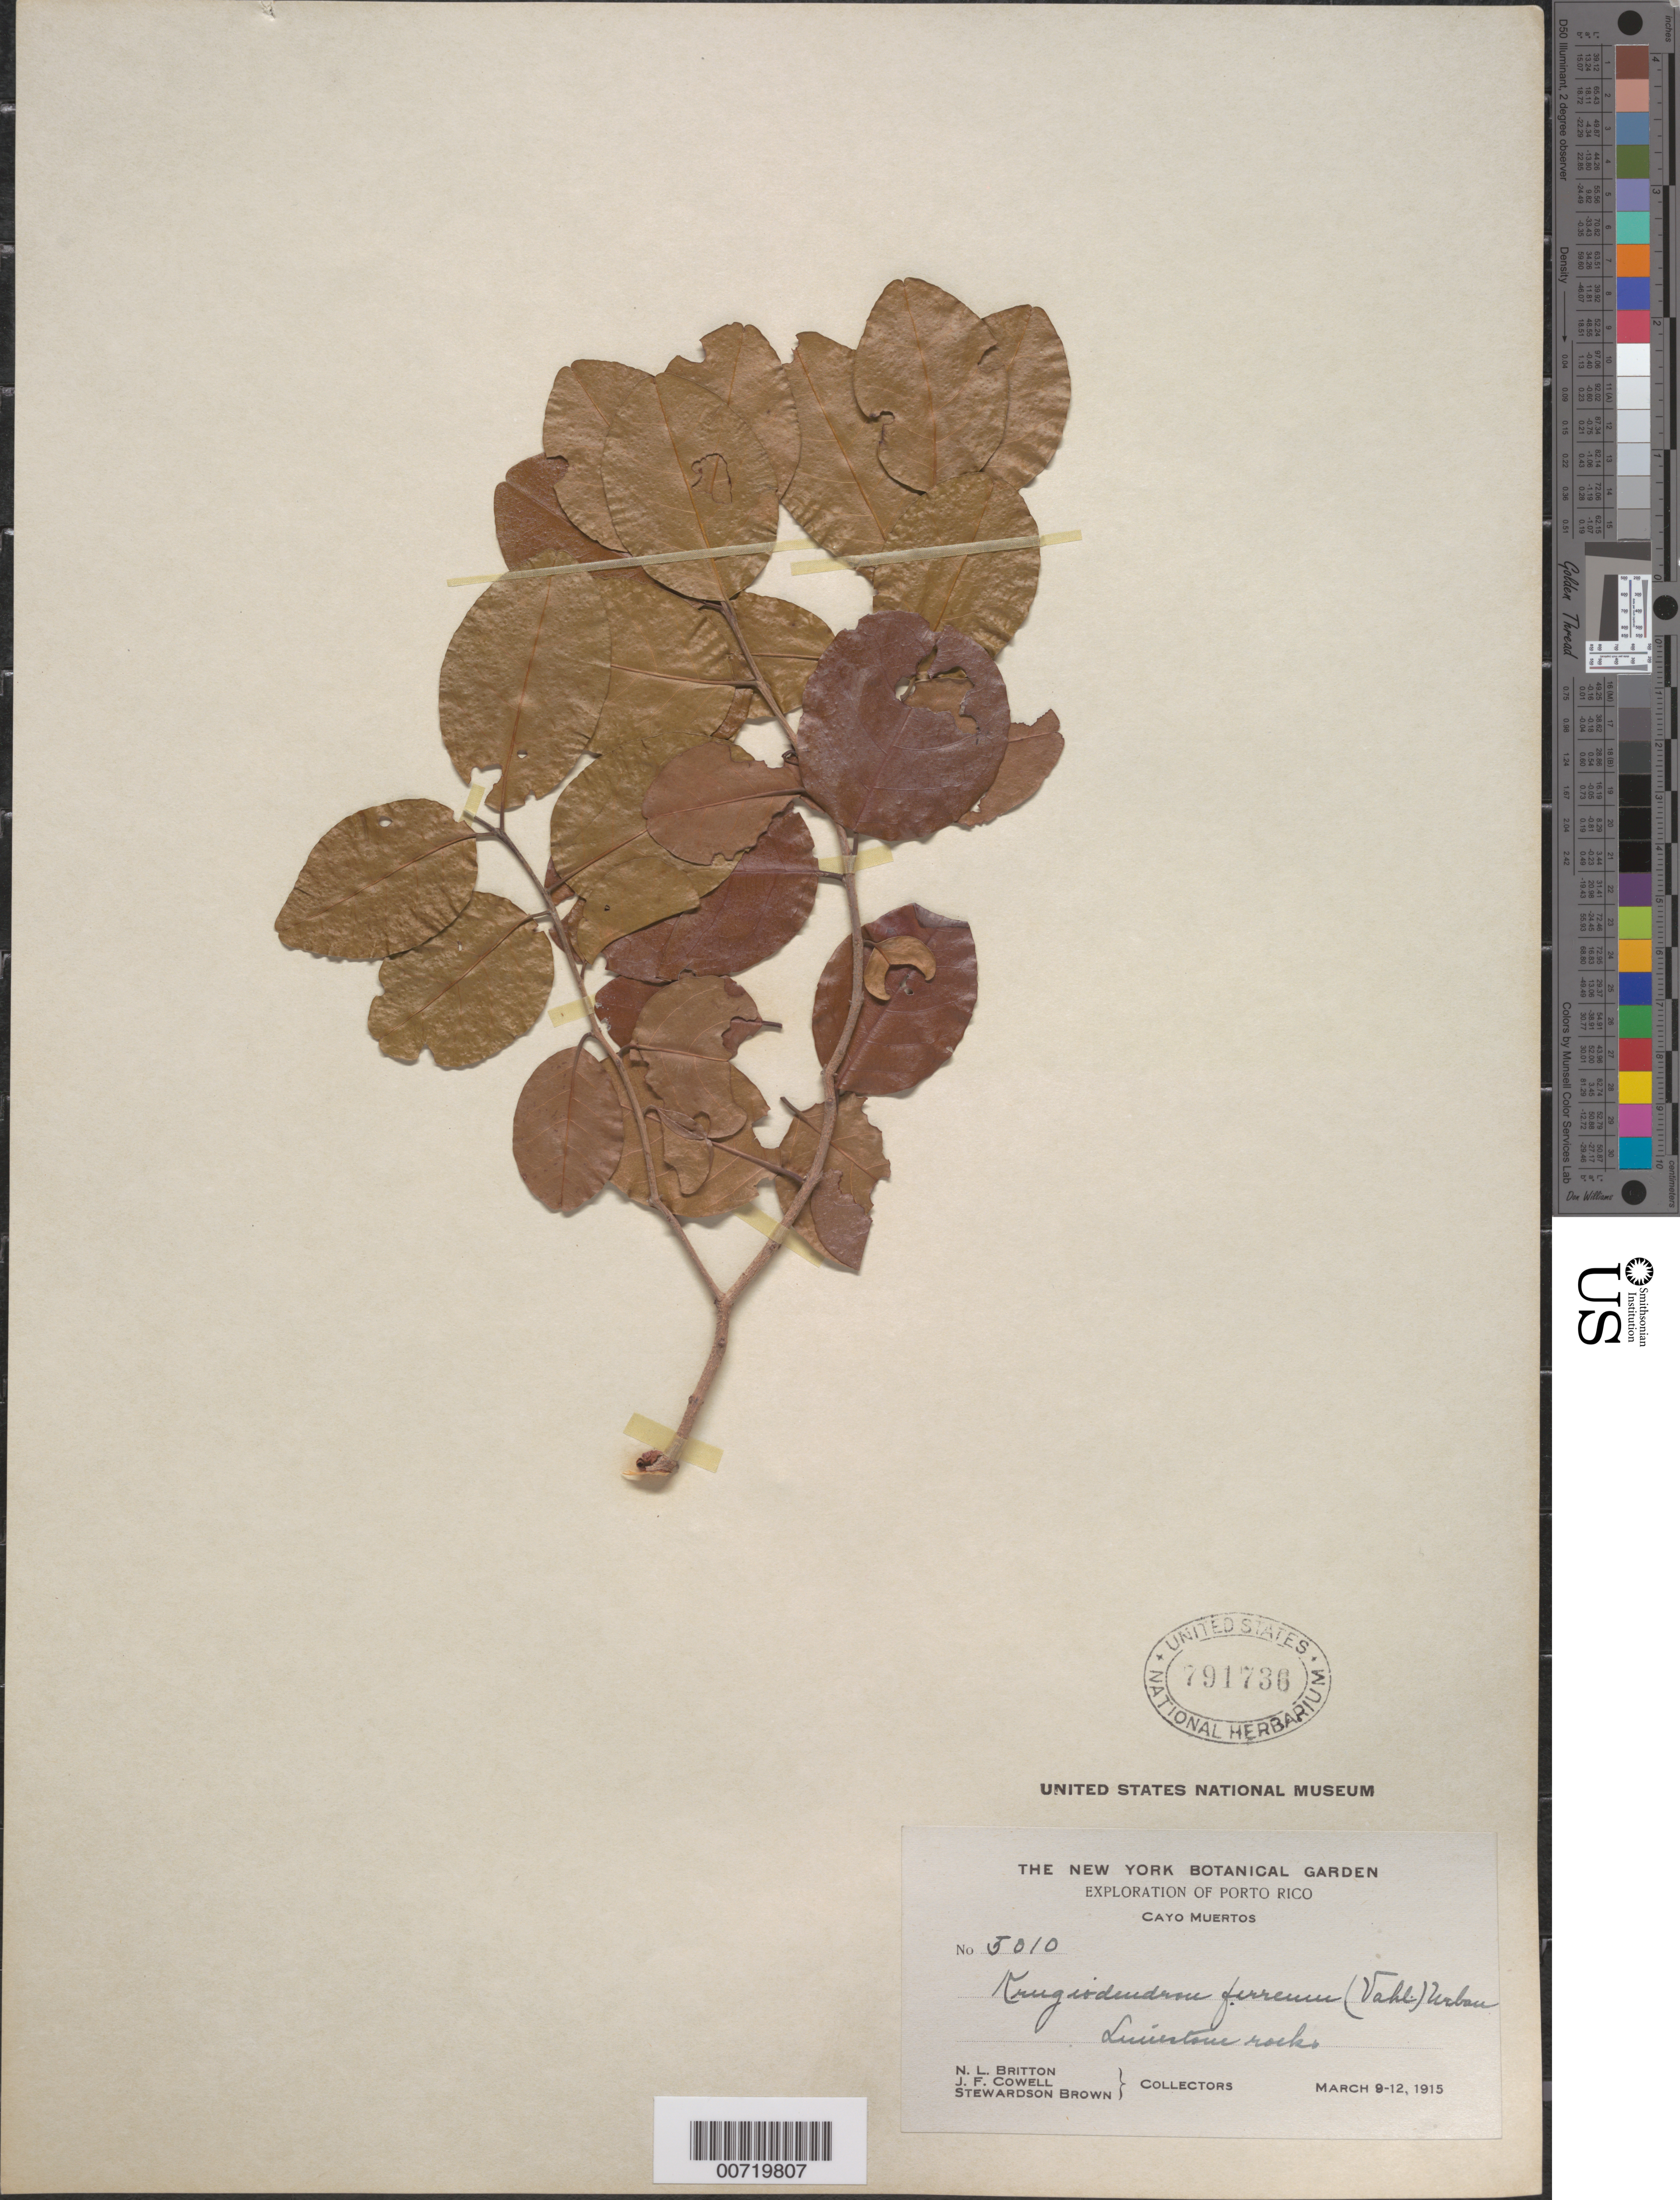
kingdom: Plantae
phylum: Tracheophyta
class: Magnoliopsida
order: Rosales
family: Rhamnaceae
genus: Krugiodendron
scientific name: Krugiodendron ferreum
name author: (Vahl) Urb.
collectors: N. Britton, J. F. Cowell & S. Brown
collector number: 5010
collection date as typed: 09 Mar 1915 to 12 Mar 1915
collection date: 1915-03-09/1915-03-12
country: Puerto Rico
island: Caja de Muerto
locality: Cayo Muertos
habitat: Limestone rocks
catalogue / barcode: US 791736